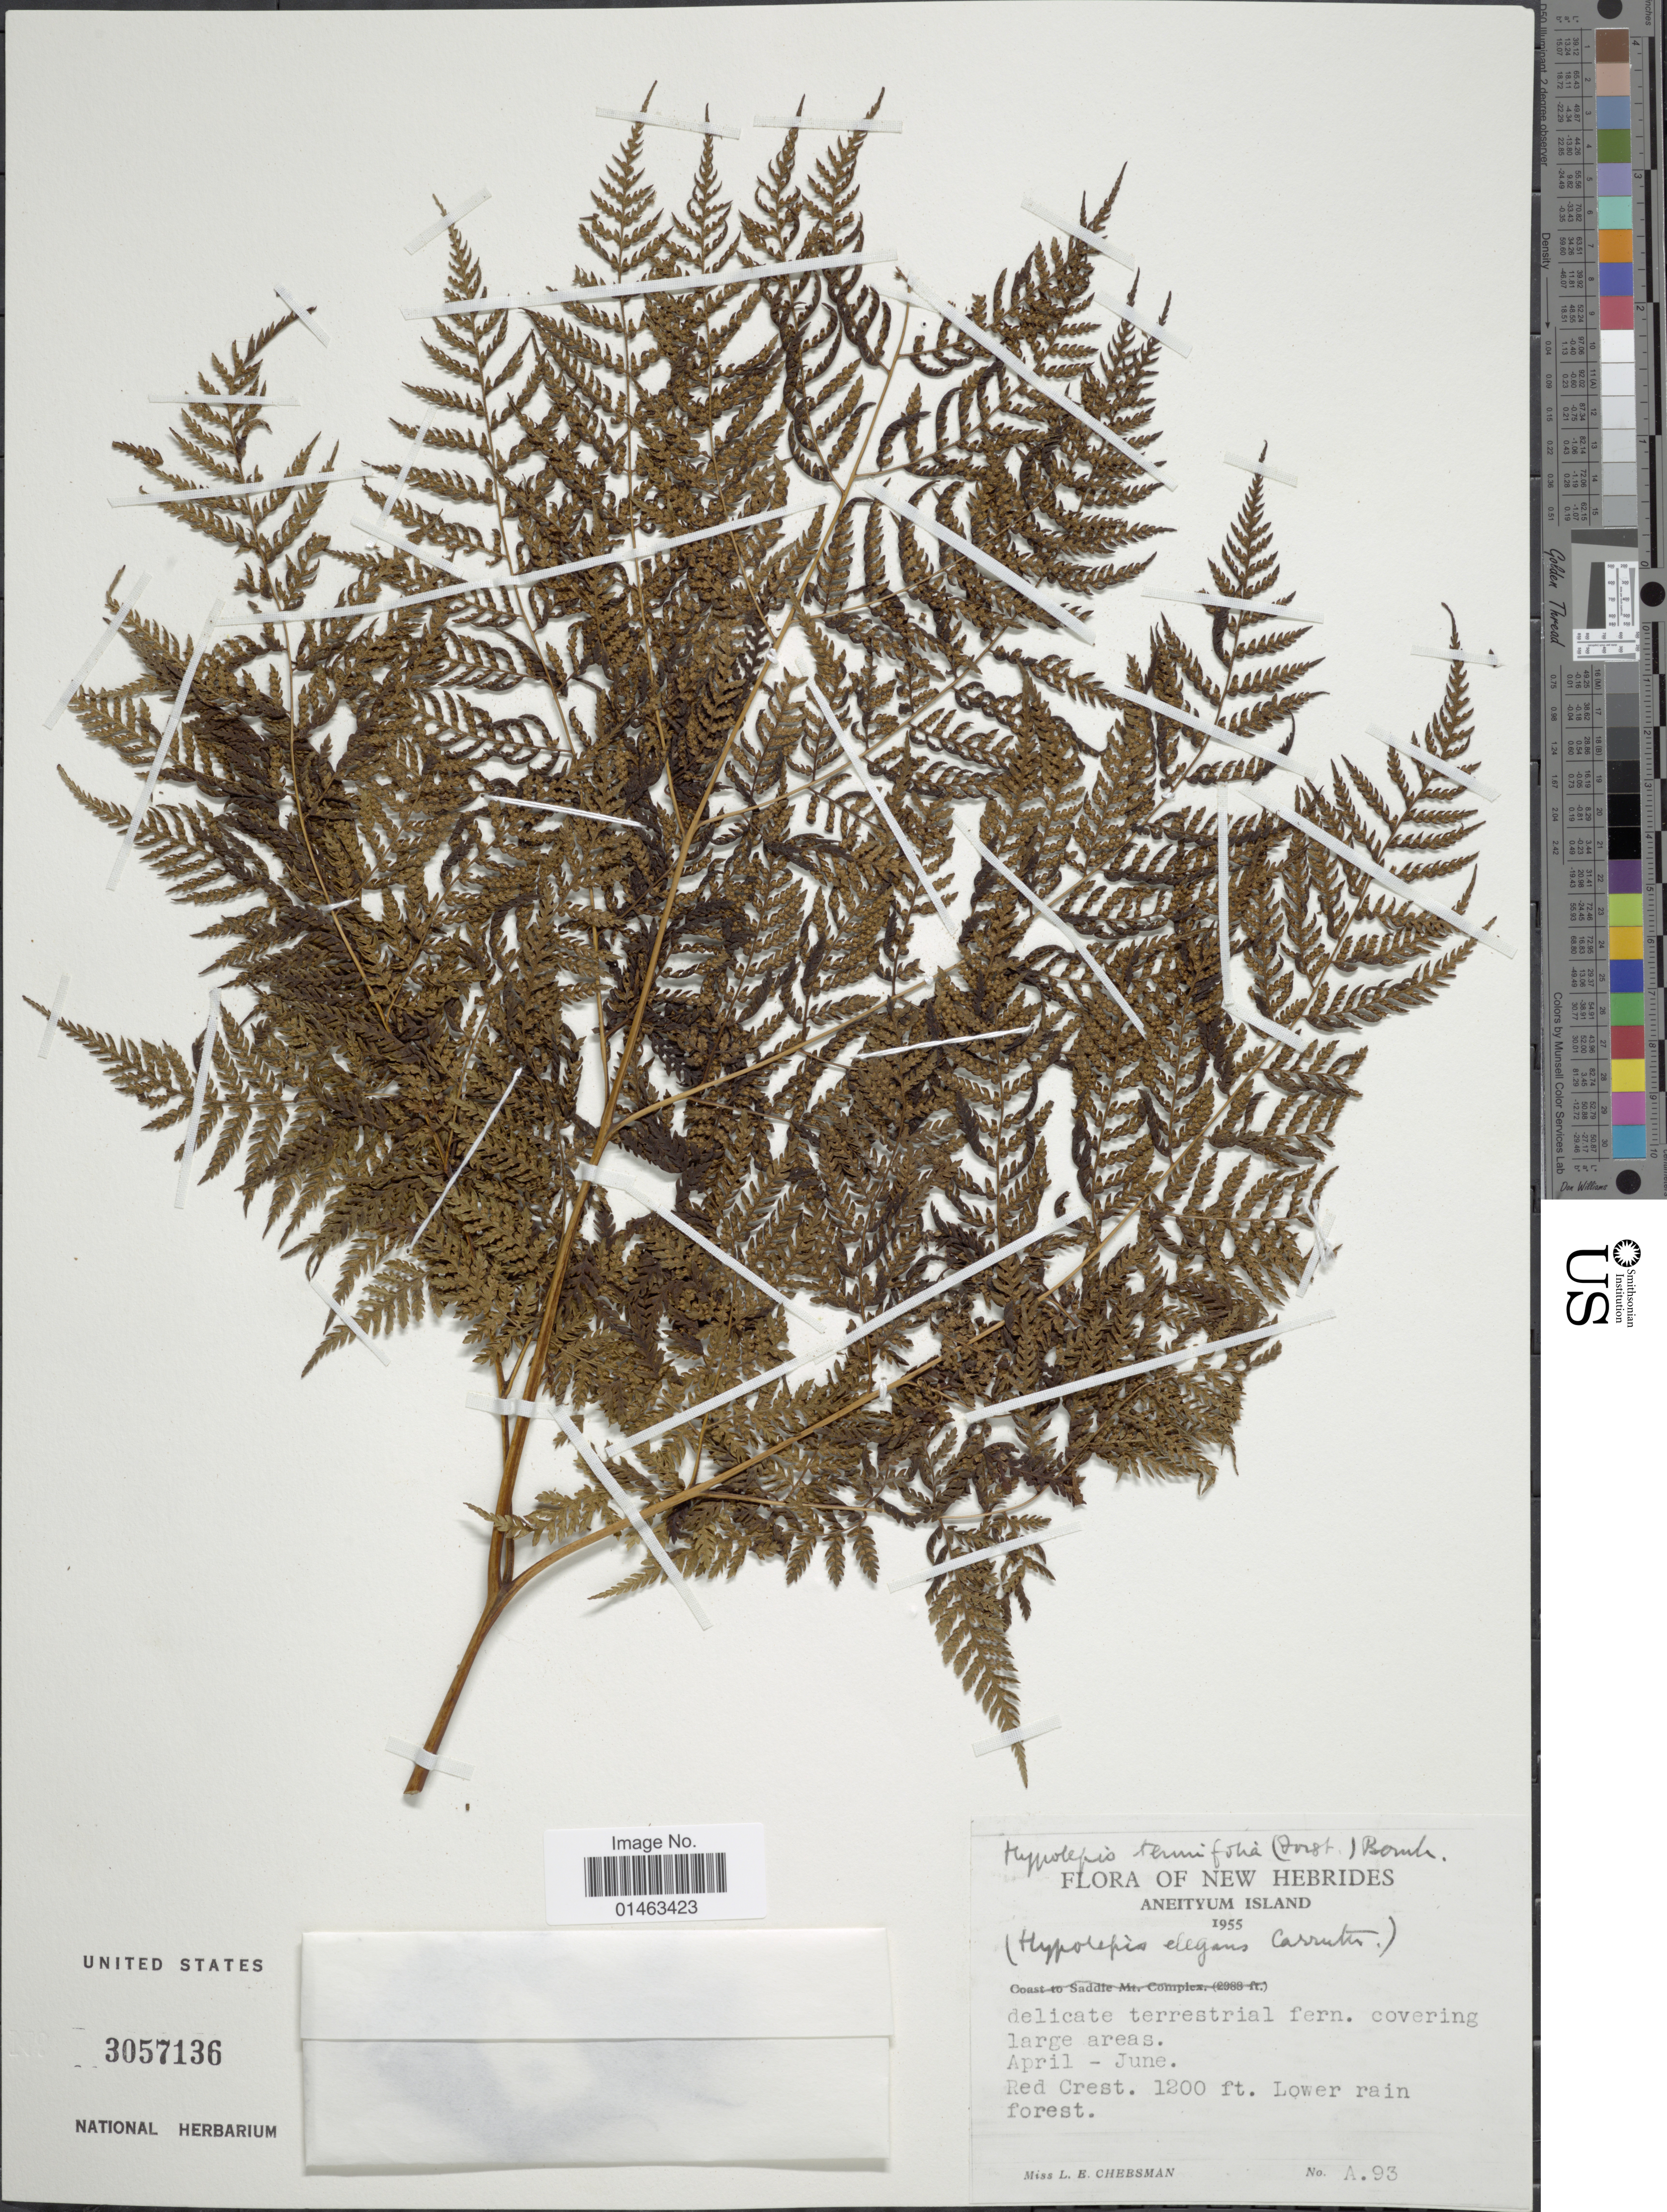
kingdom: Plantae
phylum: Tracheophyta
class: Polypodiopsida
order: Polypodiales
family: Dennstaedtiaceae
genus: Hypolepis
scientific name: Hypolepis tenuifolia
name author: (G. Forst.) Bernh.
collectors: L. E. Cheesman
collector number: A 93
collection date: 1955-04/1955-06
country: Vanuatu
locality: New Hebrides, Aneityum Island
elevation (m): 366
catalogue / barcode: US 3057136